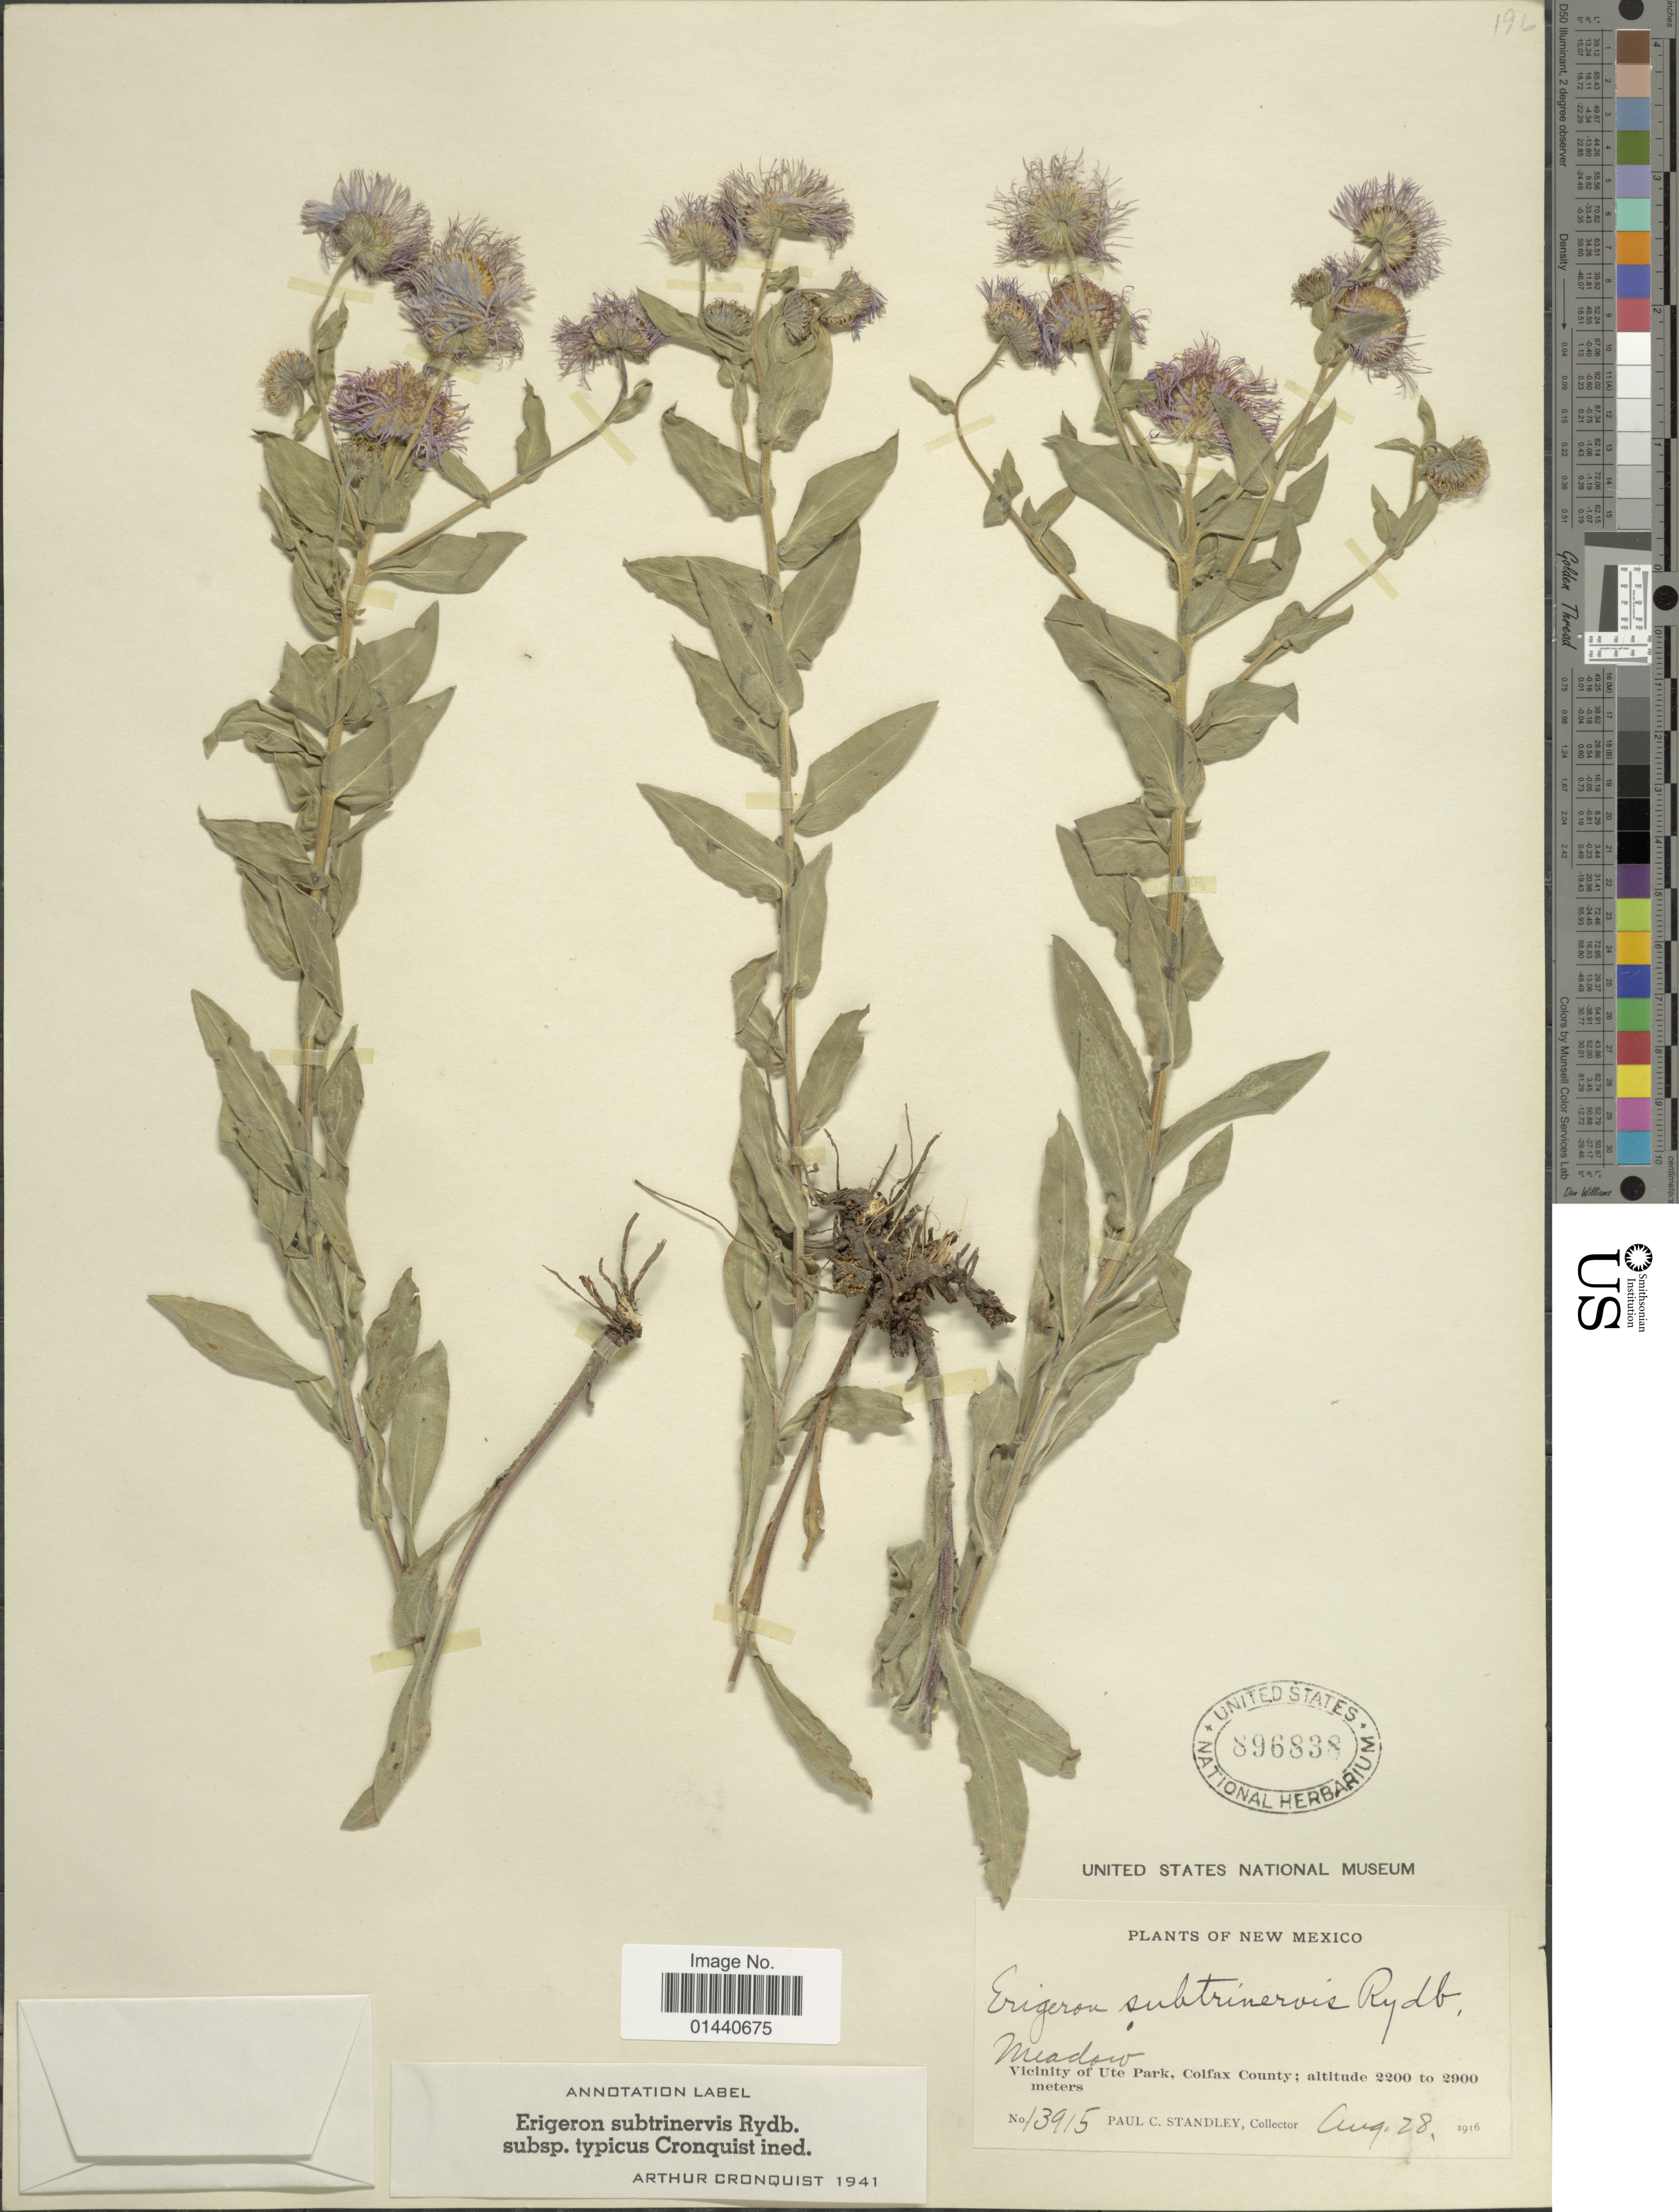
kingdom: Plantae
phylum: Tracheophyta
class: Magnoliopsida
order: Asterales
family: Asteraceae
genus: Erigeron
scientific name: Erigeron subtrinervis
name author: Rydb. ex Porter & Britton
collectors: P. C. Standley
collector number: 13915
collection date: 1916-08-28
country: United States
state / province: New Mexico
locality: Vicinity of Ute Park, Colfax County.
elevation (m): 2200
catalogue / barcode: US 896838